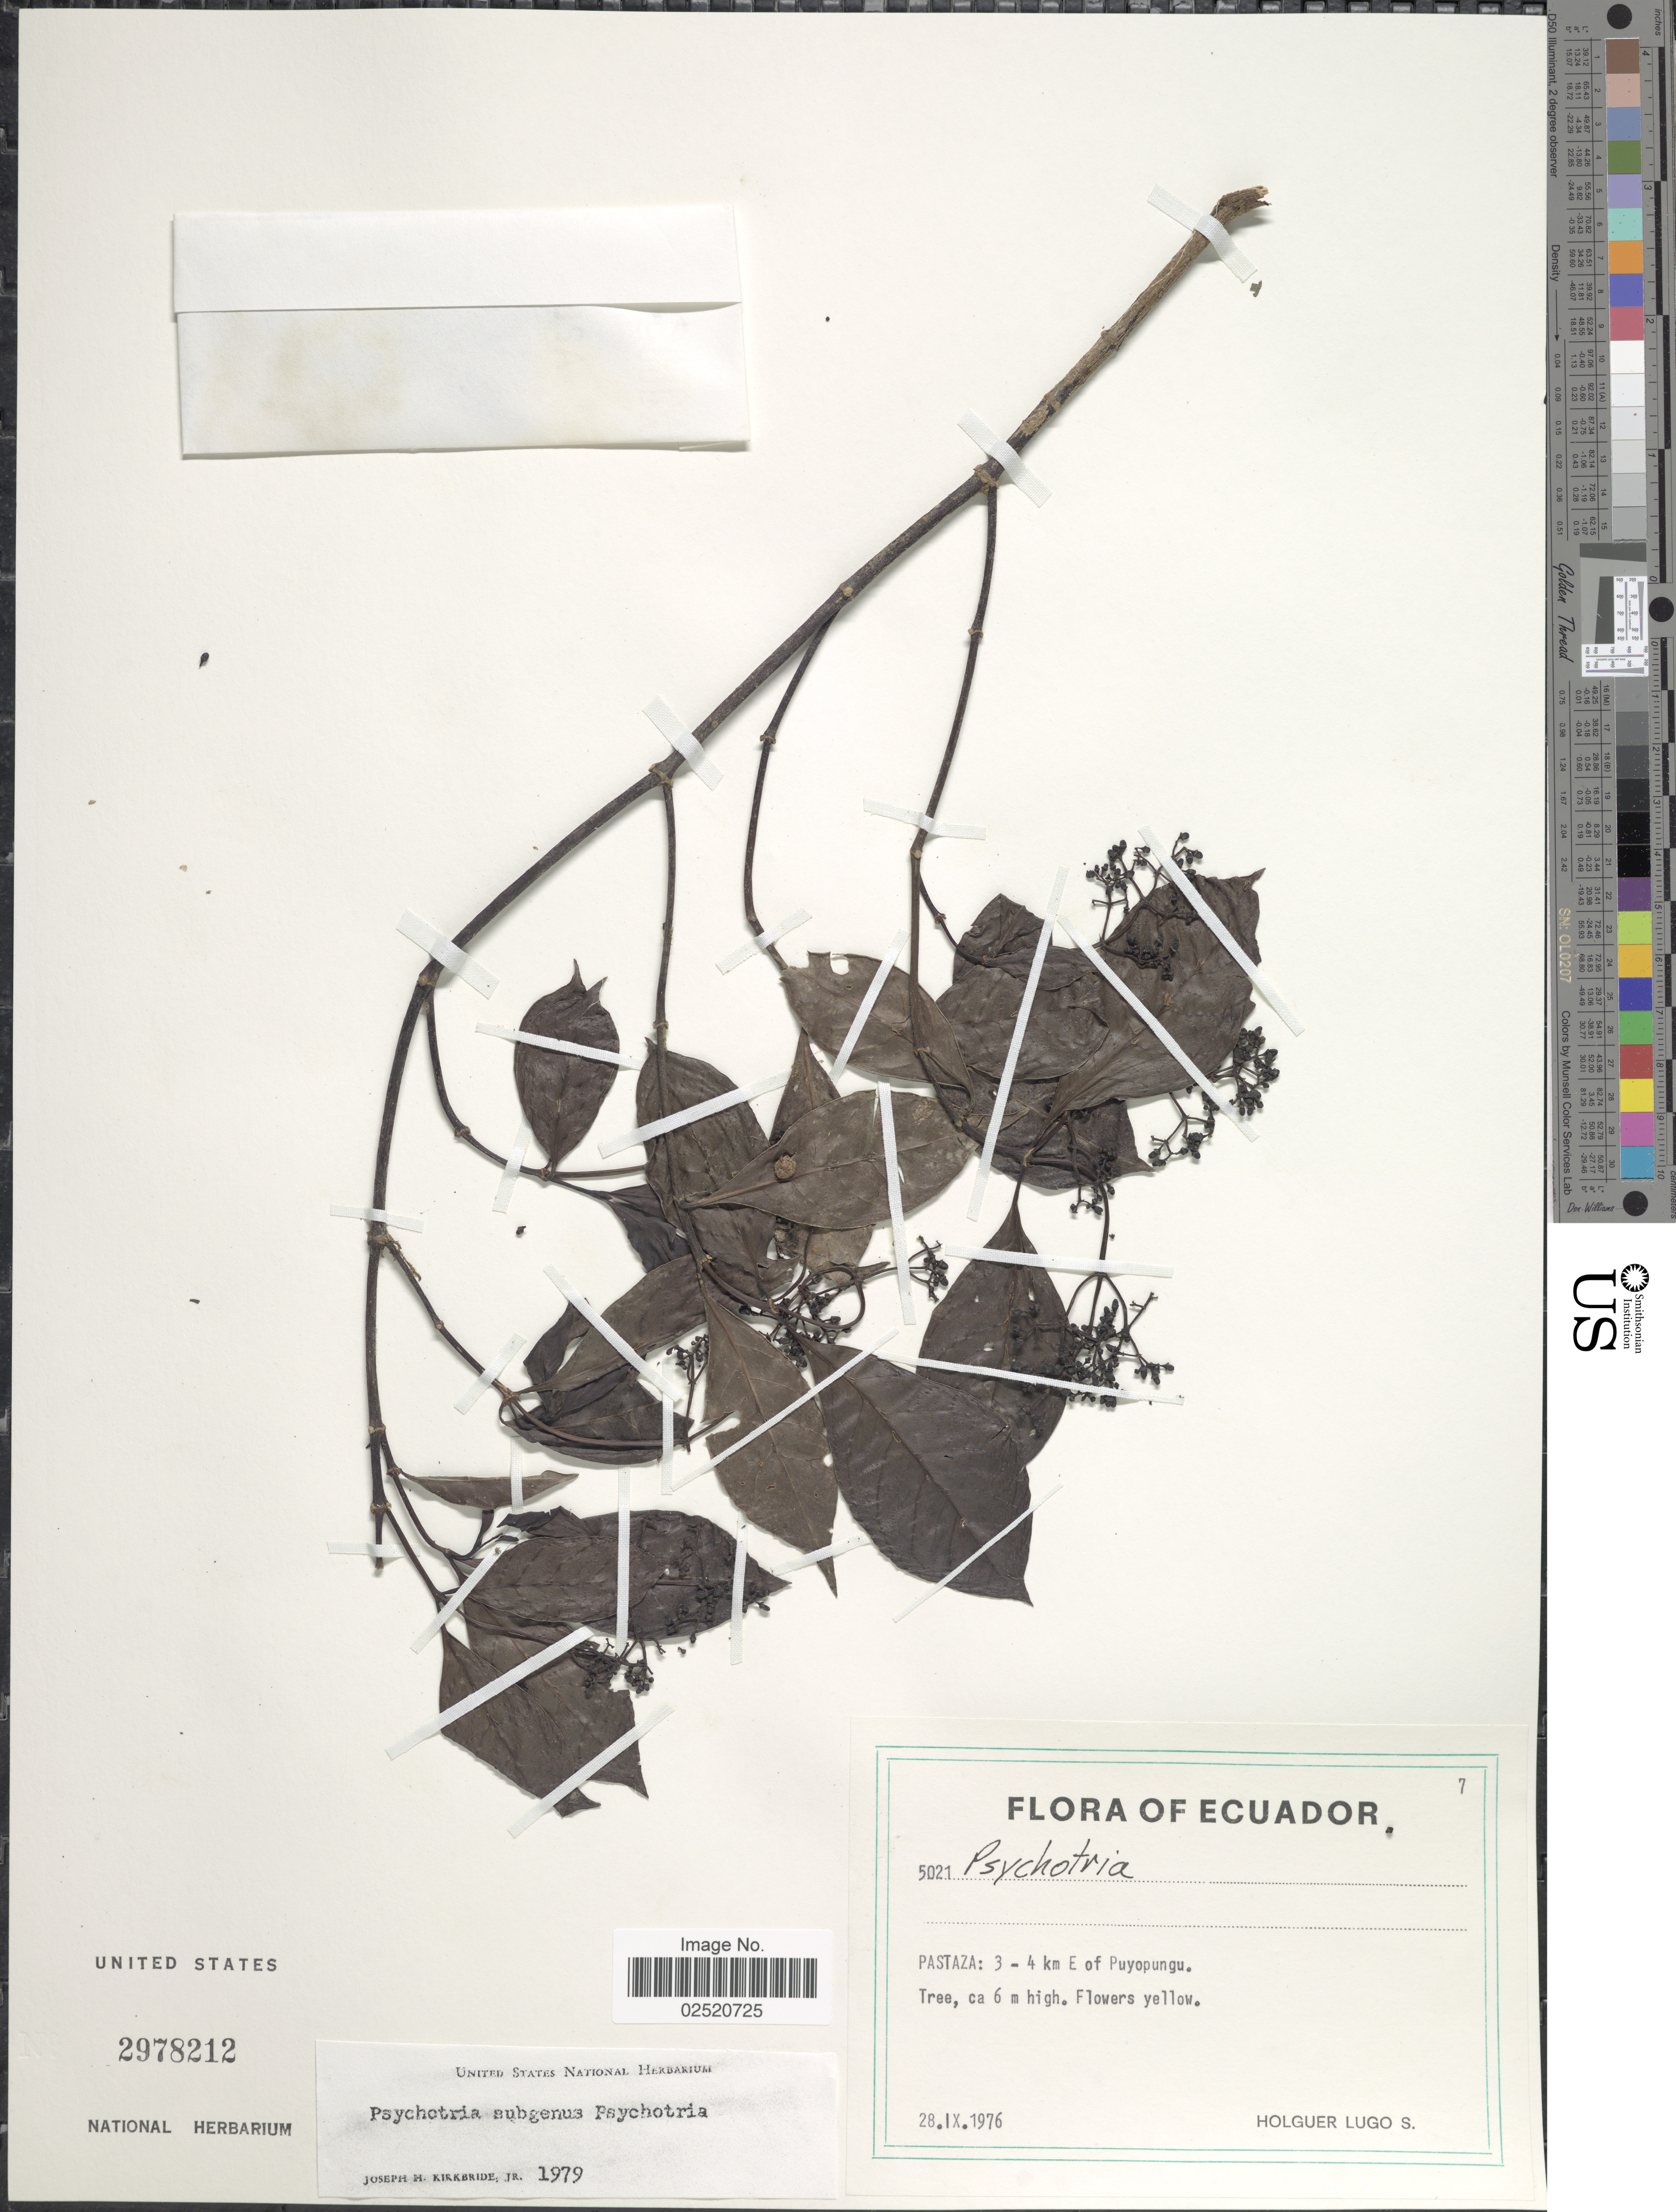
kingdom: Plantae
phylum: Tracheophyta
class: Magnoliopsida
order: Gentianales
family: Rubiaceae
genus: Psychotria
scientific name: Psychotria sp.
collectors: H. Lugo S.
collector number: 5021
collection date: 1976-09-28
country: Ecuador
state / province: Pastaza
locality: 3 - 4 km E of Puyopungu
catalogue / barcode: US 2978212